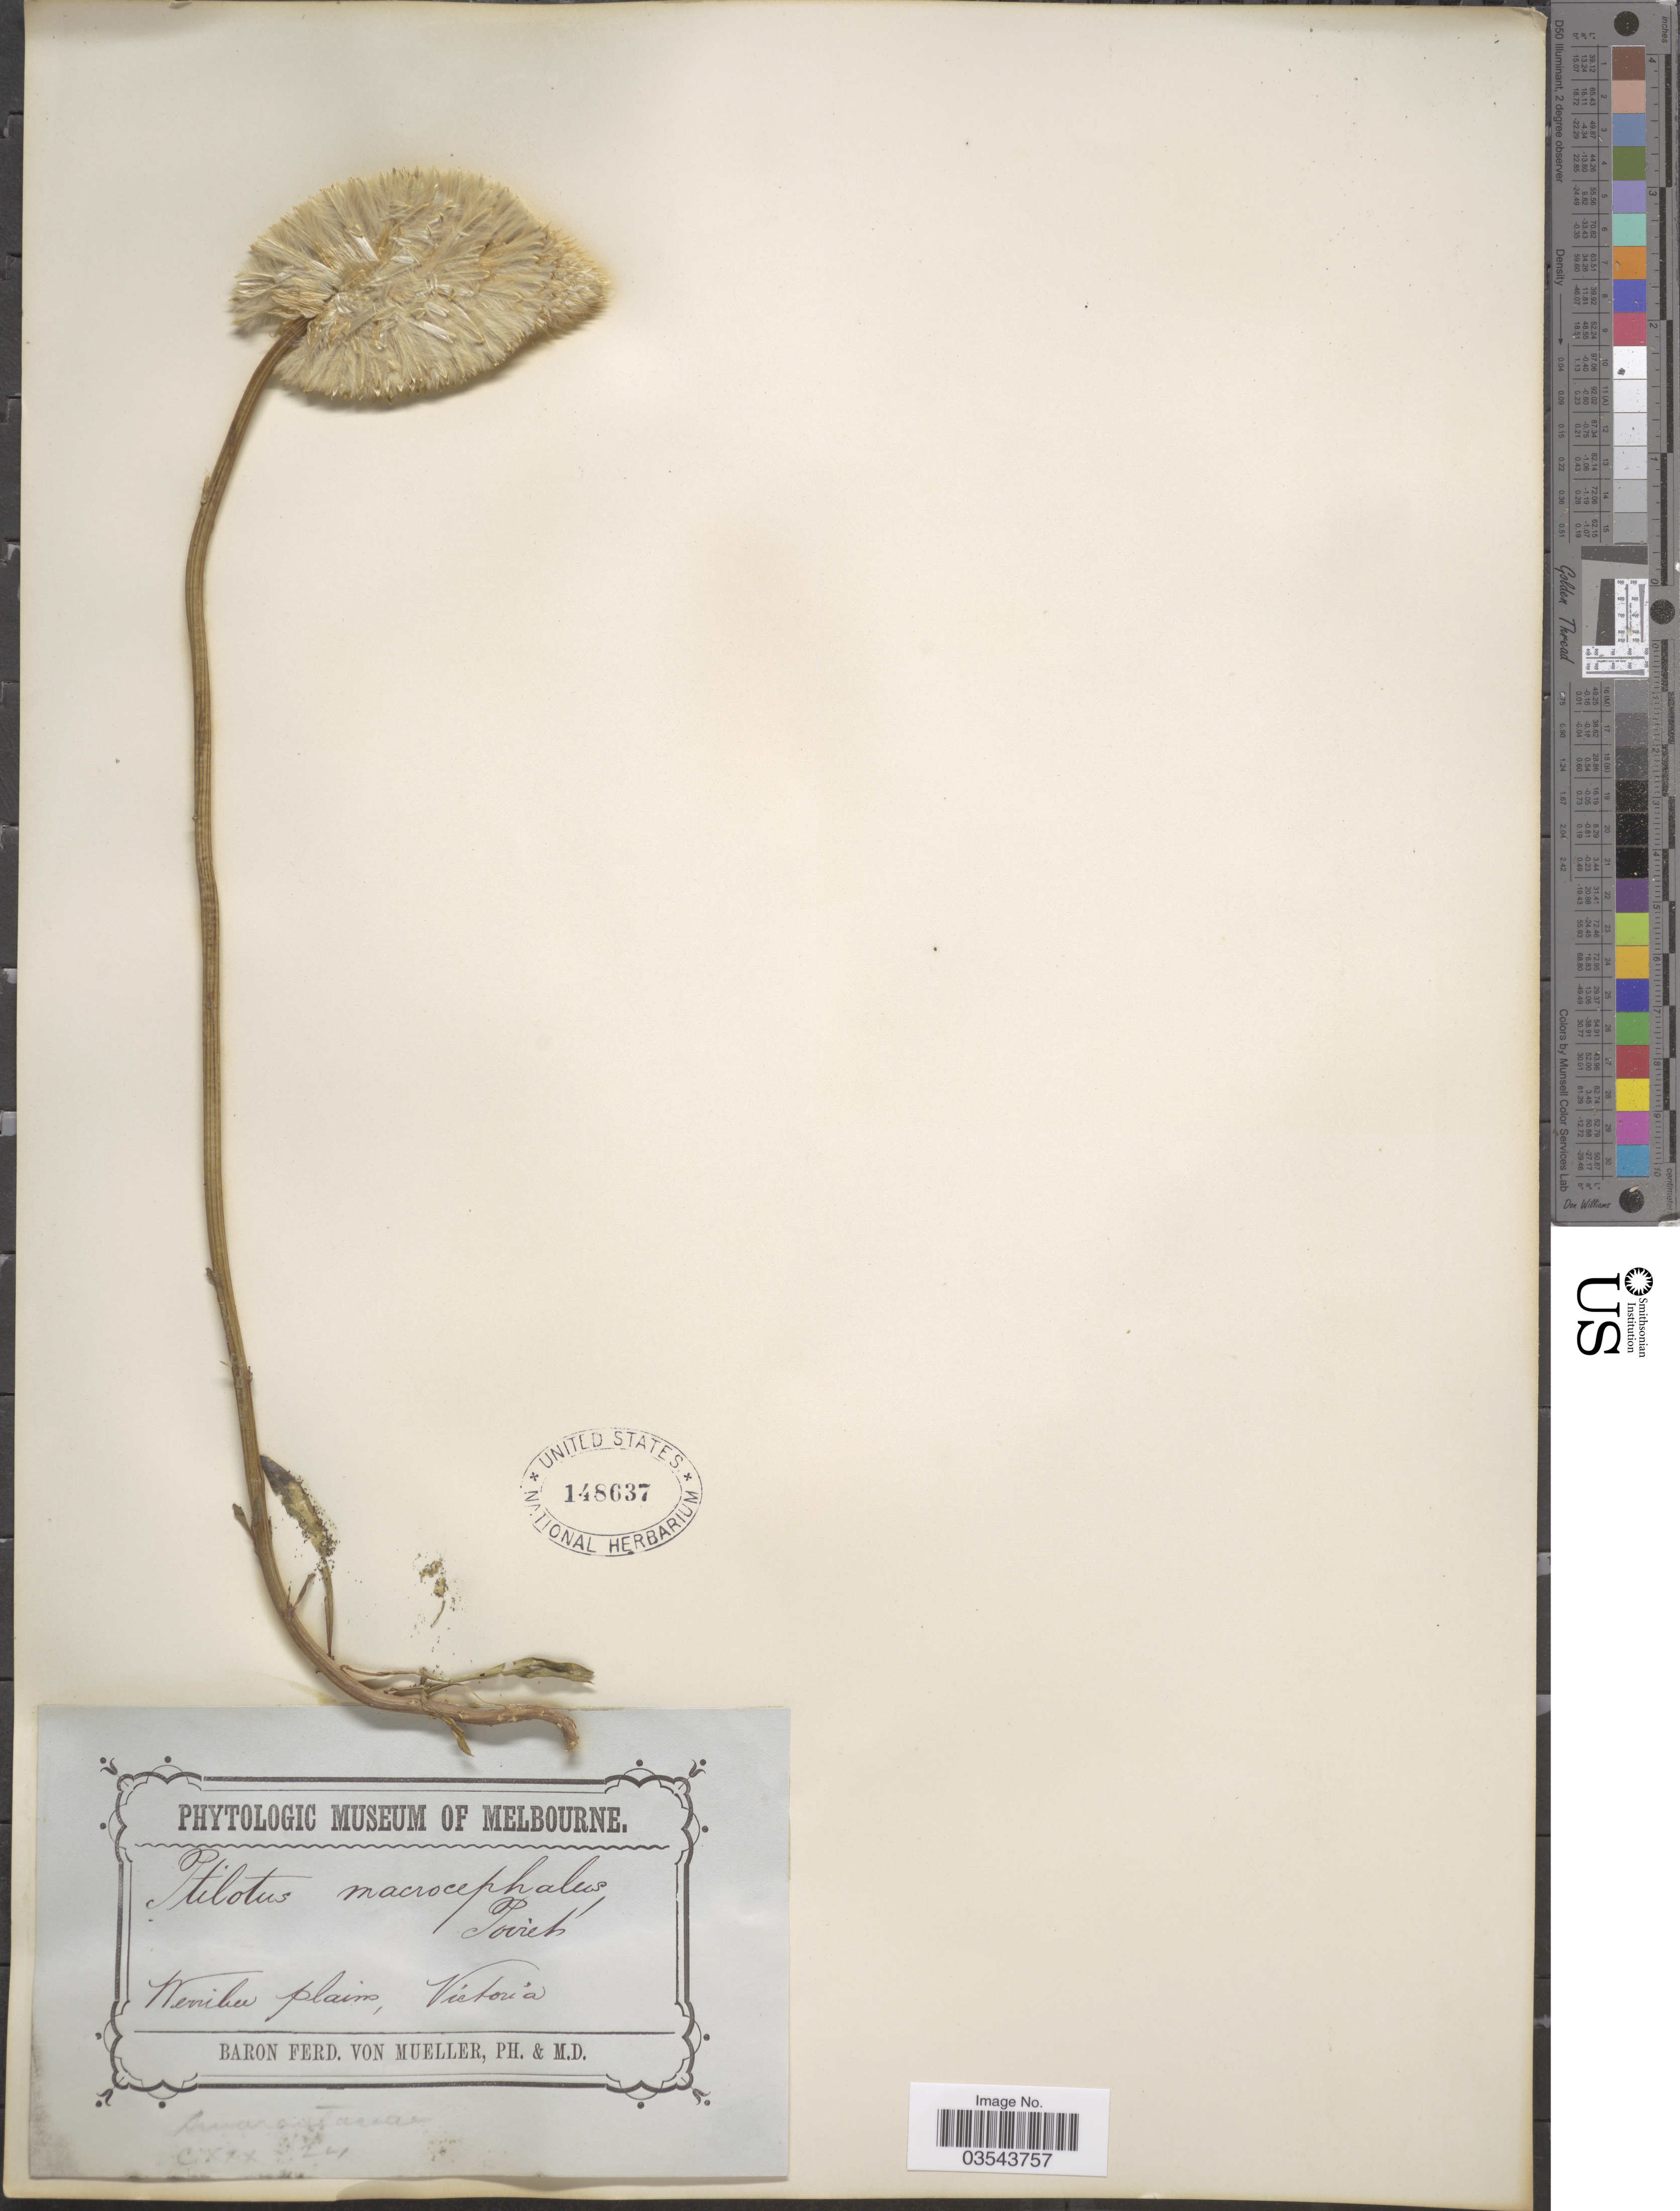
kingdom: Plantae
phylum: Tracheophyta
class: Magnoliopsida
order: Caryophyllales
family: Amaranthaceae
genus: Ptilotus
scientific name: Ptilotus macrocephalus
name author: (R. Br.) Poir.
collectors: F. Mueller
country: Australia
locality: Werribee plains, Victoria.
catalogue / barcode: US 148637